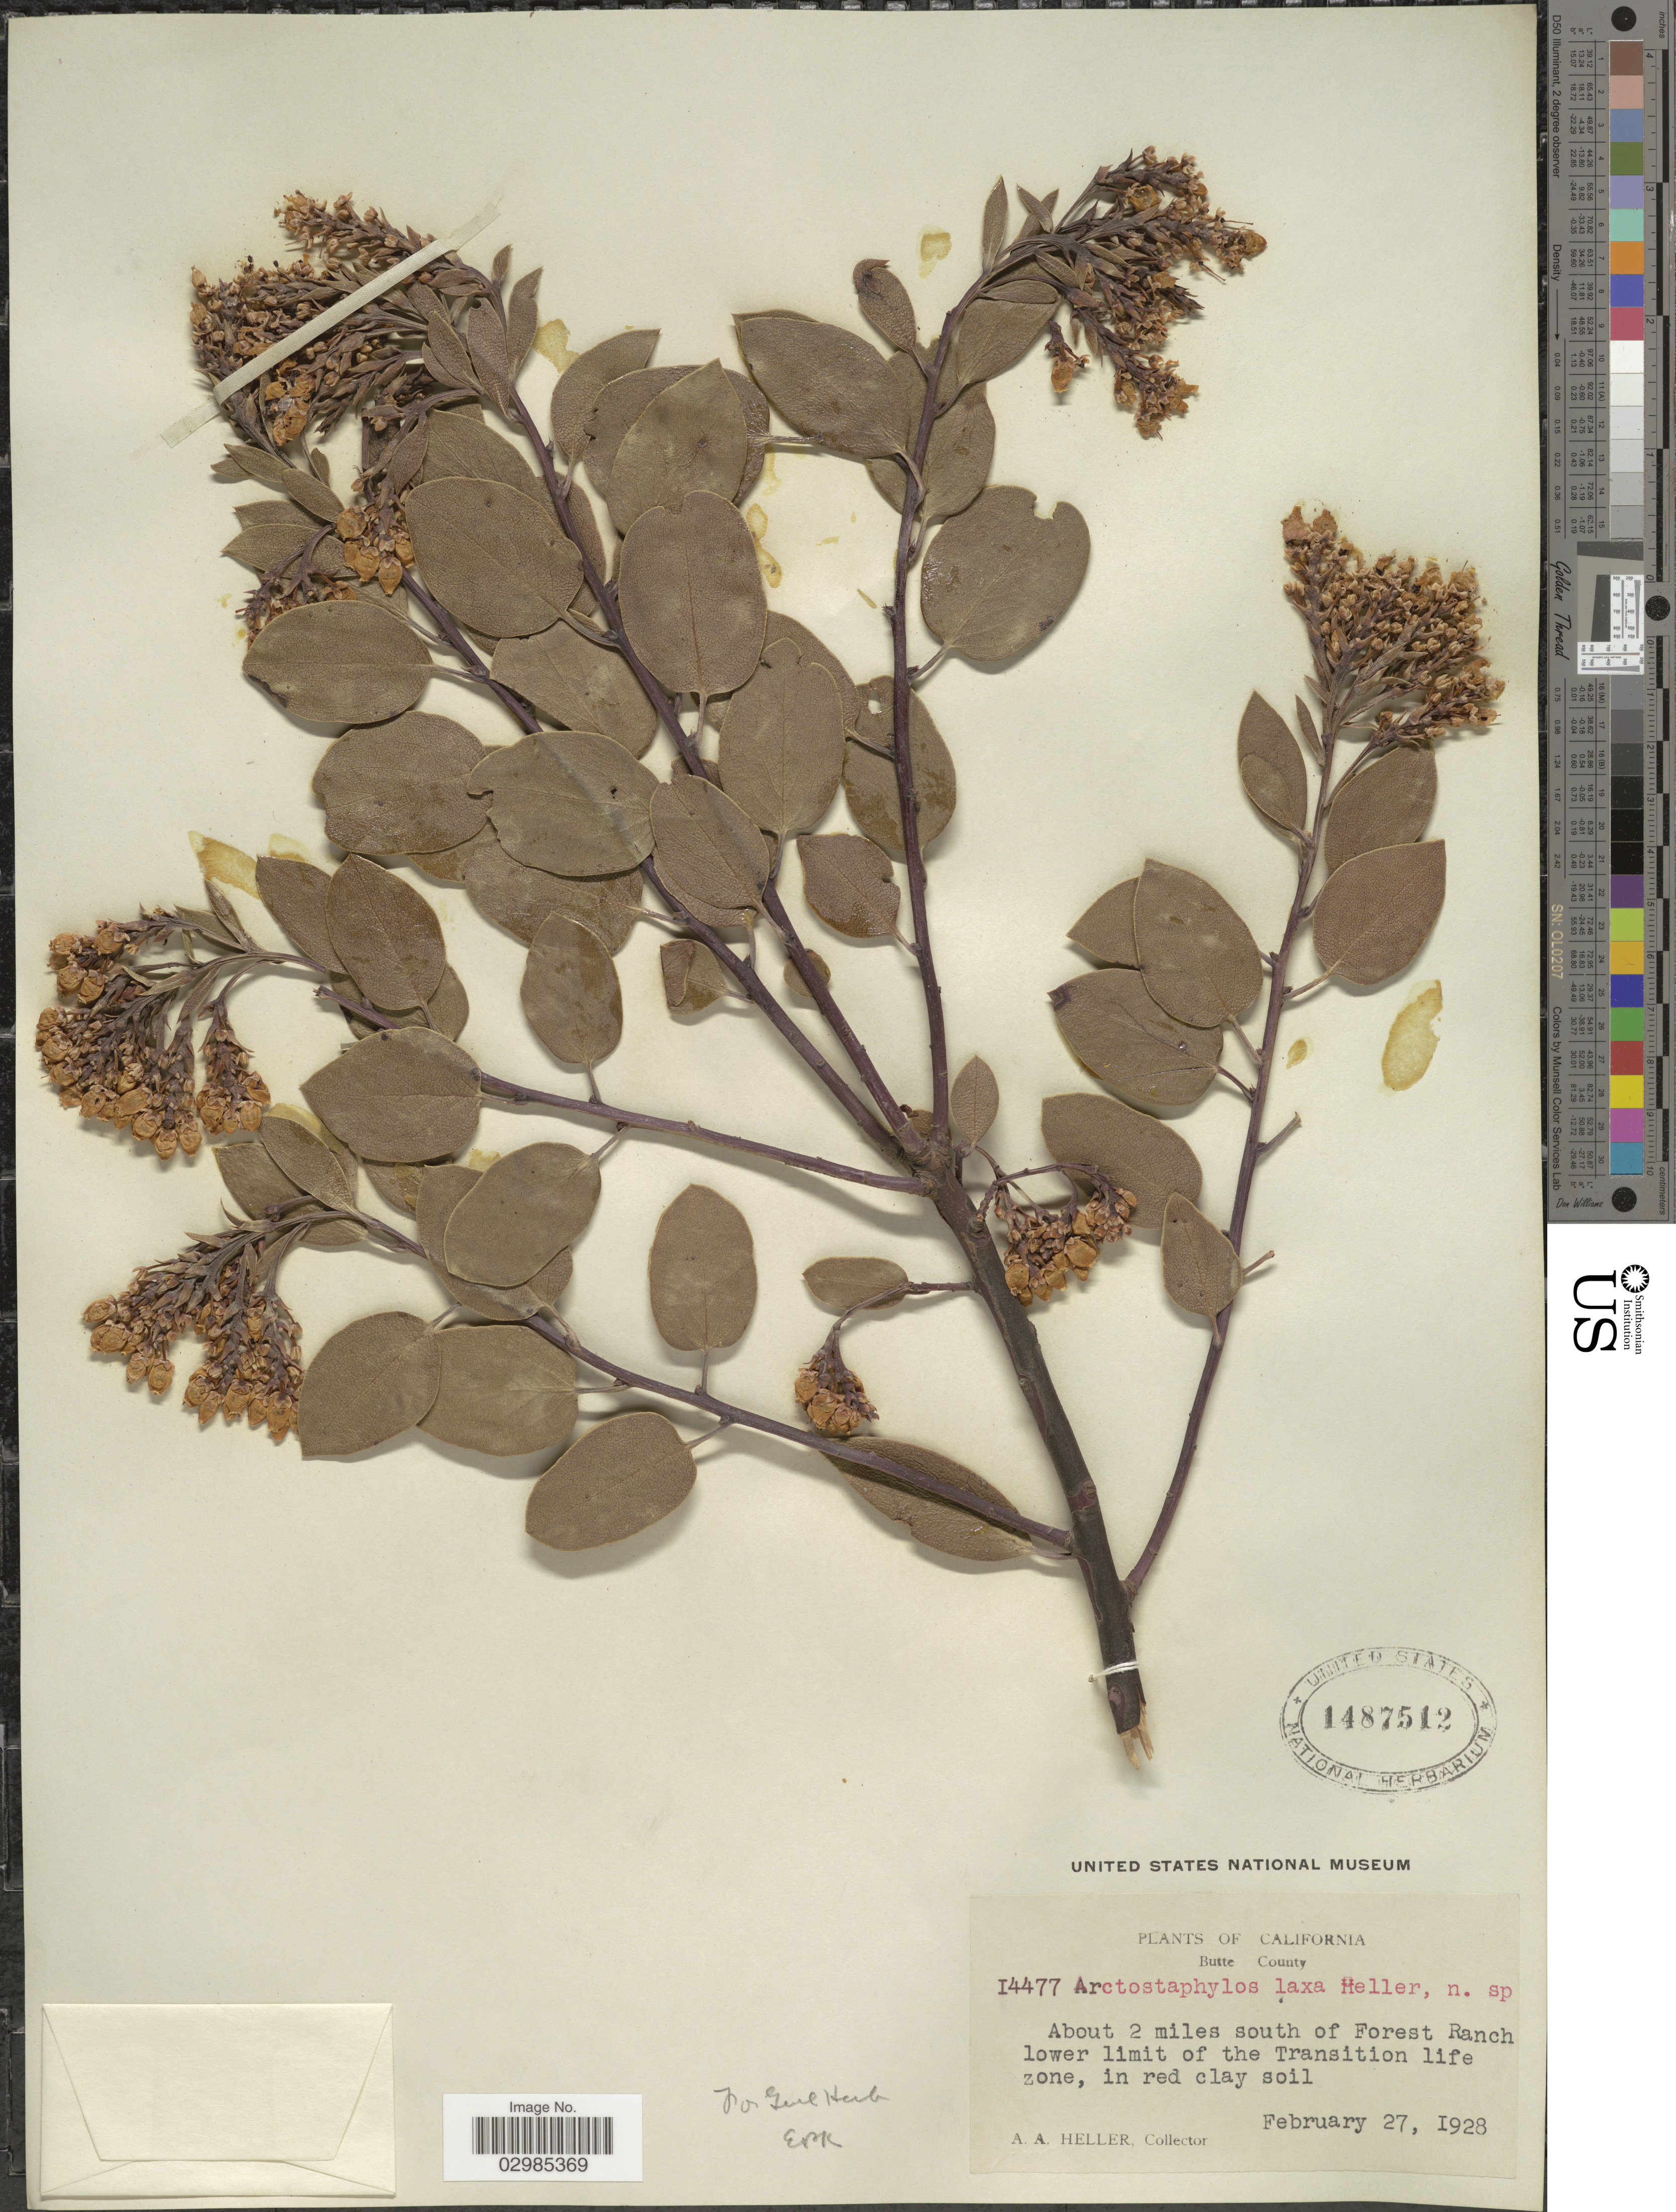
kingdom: Plantae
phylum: Tracheophyta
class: Magnoliopsida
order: Ericales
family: Ericaceae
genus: Arctostaphylos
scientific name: Arctostaphylos cratericola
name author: (Donn. Sm.) Donn. Sm.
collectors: A. A. Heller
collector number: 14477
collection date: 1928-02-27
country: United States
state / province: California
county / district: Butte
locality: Butte County. About 2 miles south of Forest Ranch lower limit of the Transition life zone.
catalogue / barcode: US 1487512